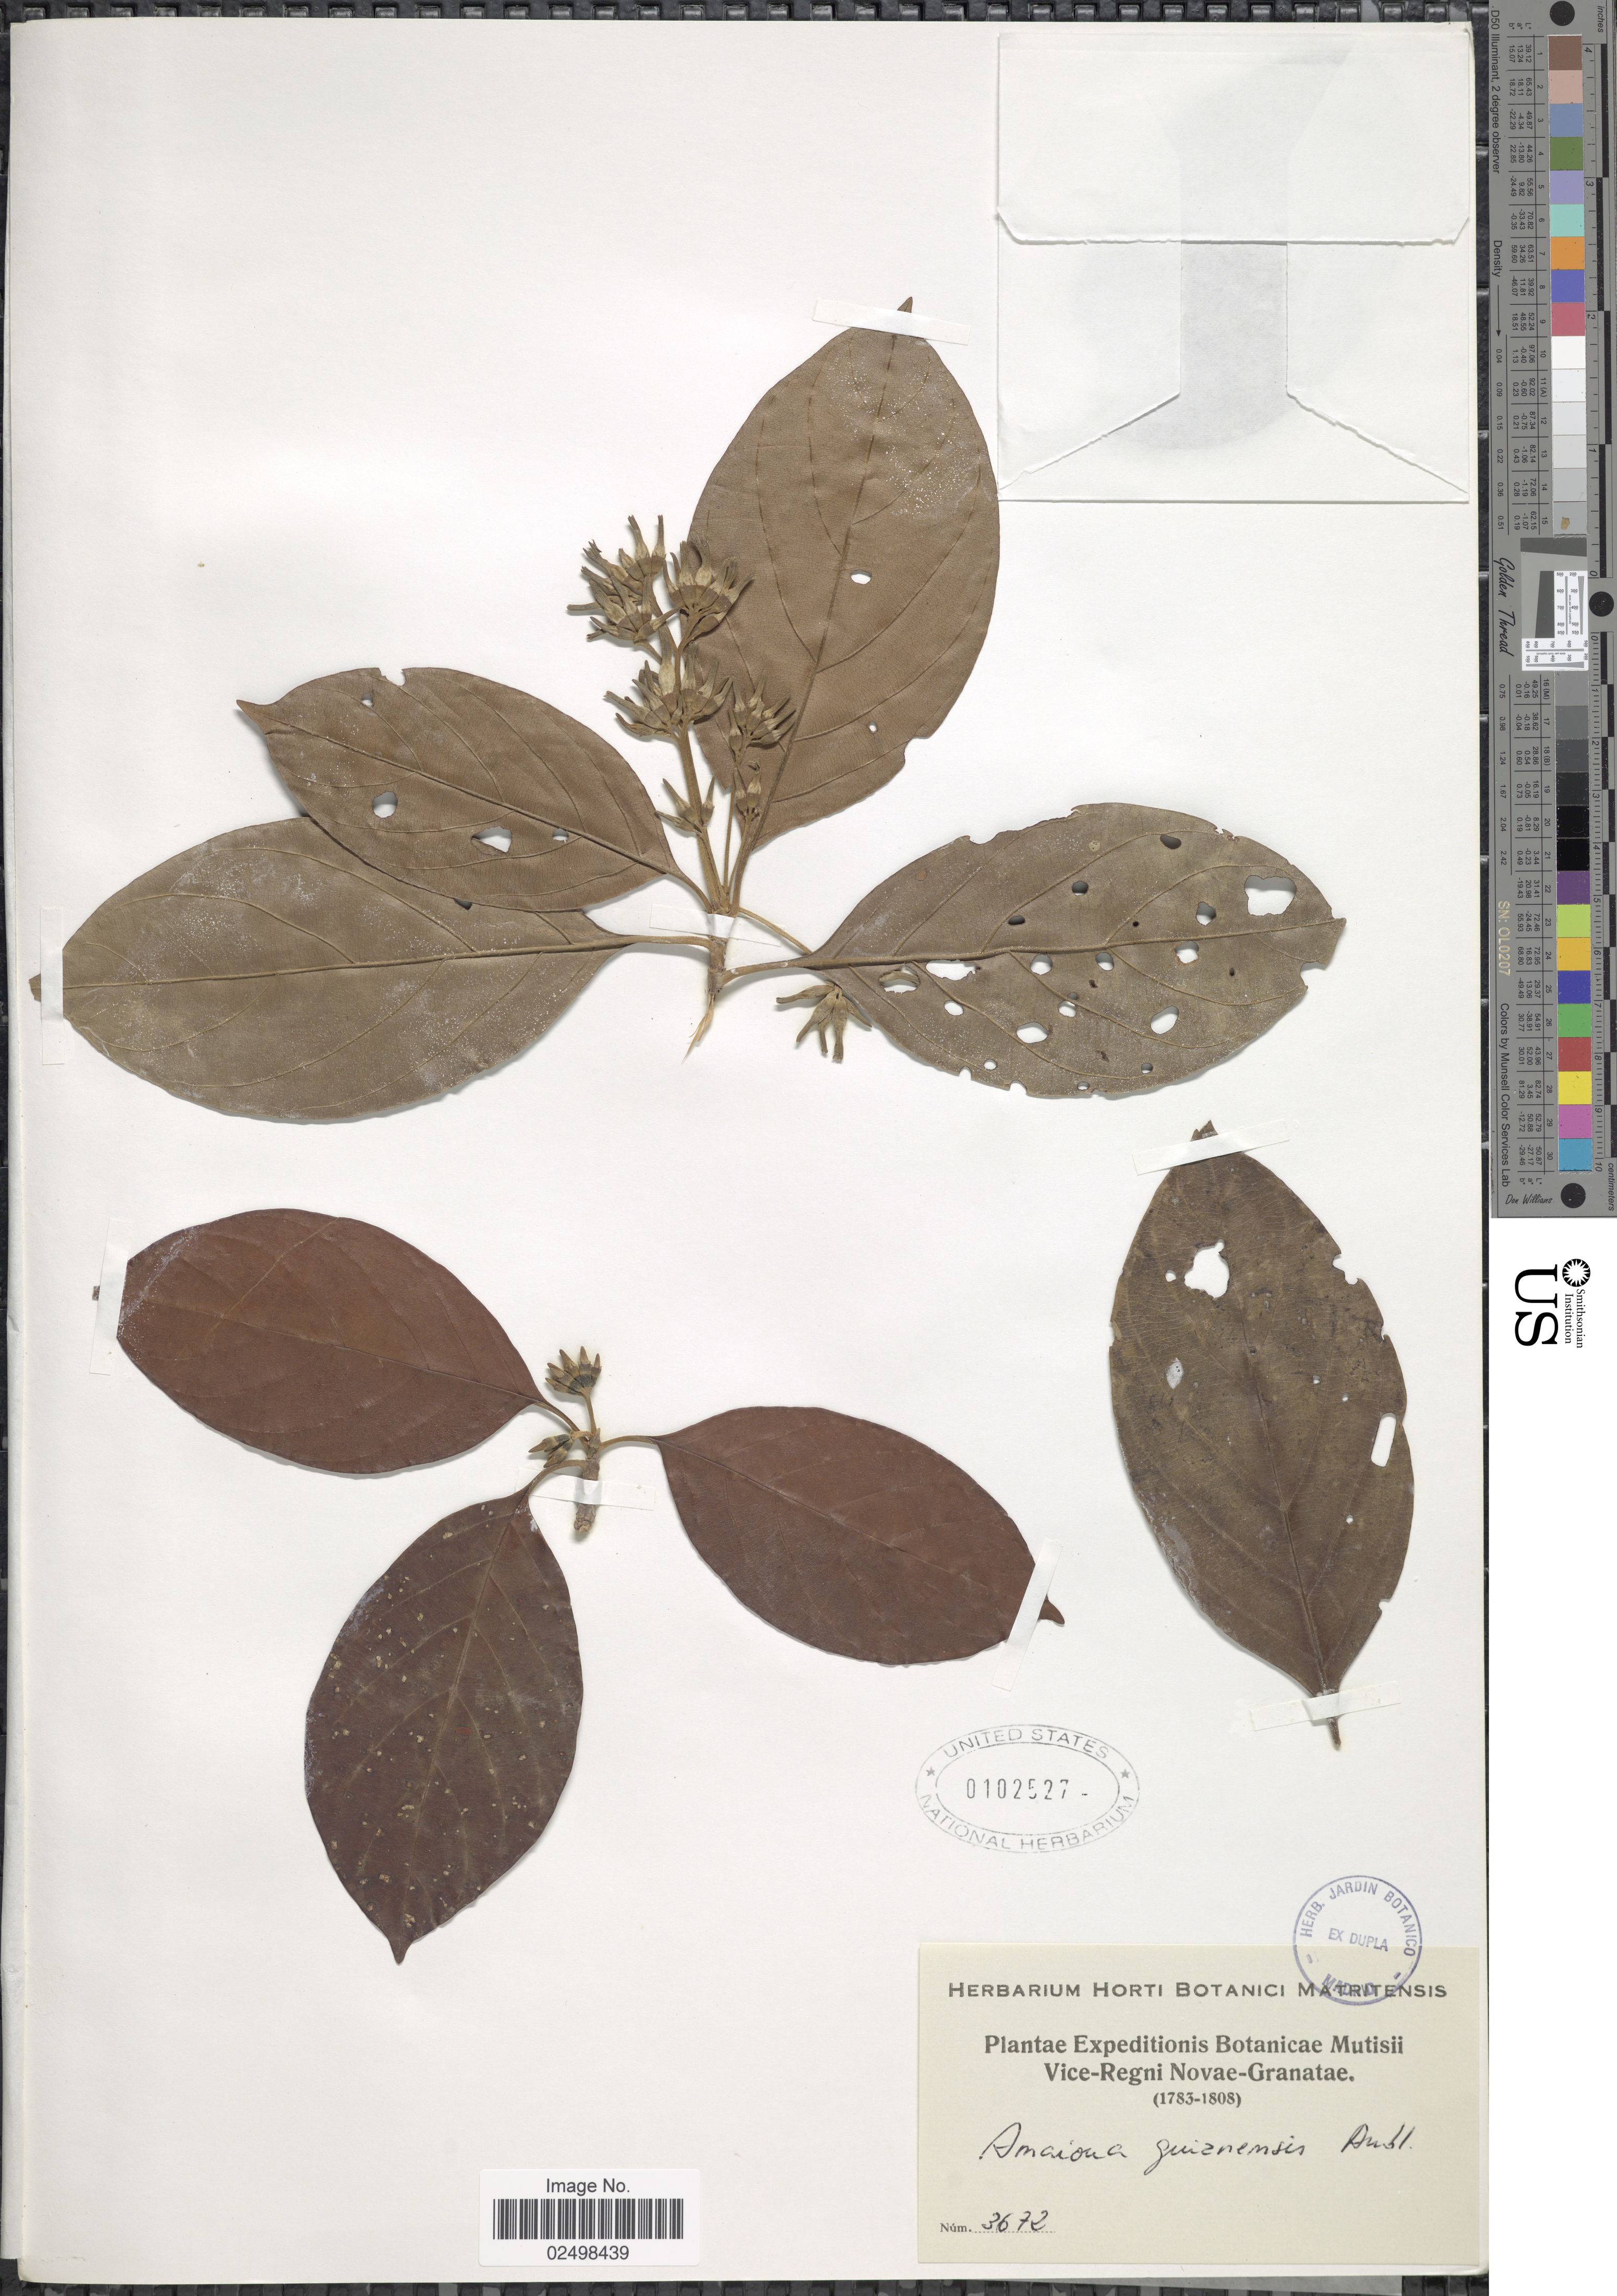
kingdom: Plantae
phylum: Tracheophyta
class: Magnoliopsida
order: Gentianales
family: Rubiaceae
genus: Amaioua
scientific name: Amaioua guianensis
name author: Aubl.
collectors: Expeditions Botanicae Mutisii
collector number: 3672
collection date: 1783/1808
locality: Vice-Regni Novae-Granatae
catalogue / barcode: US 102527